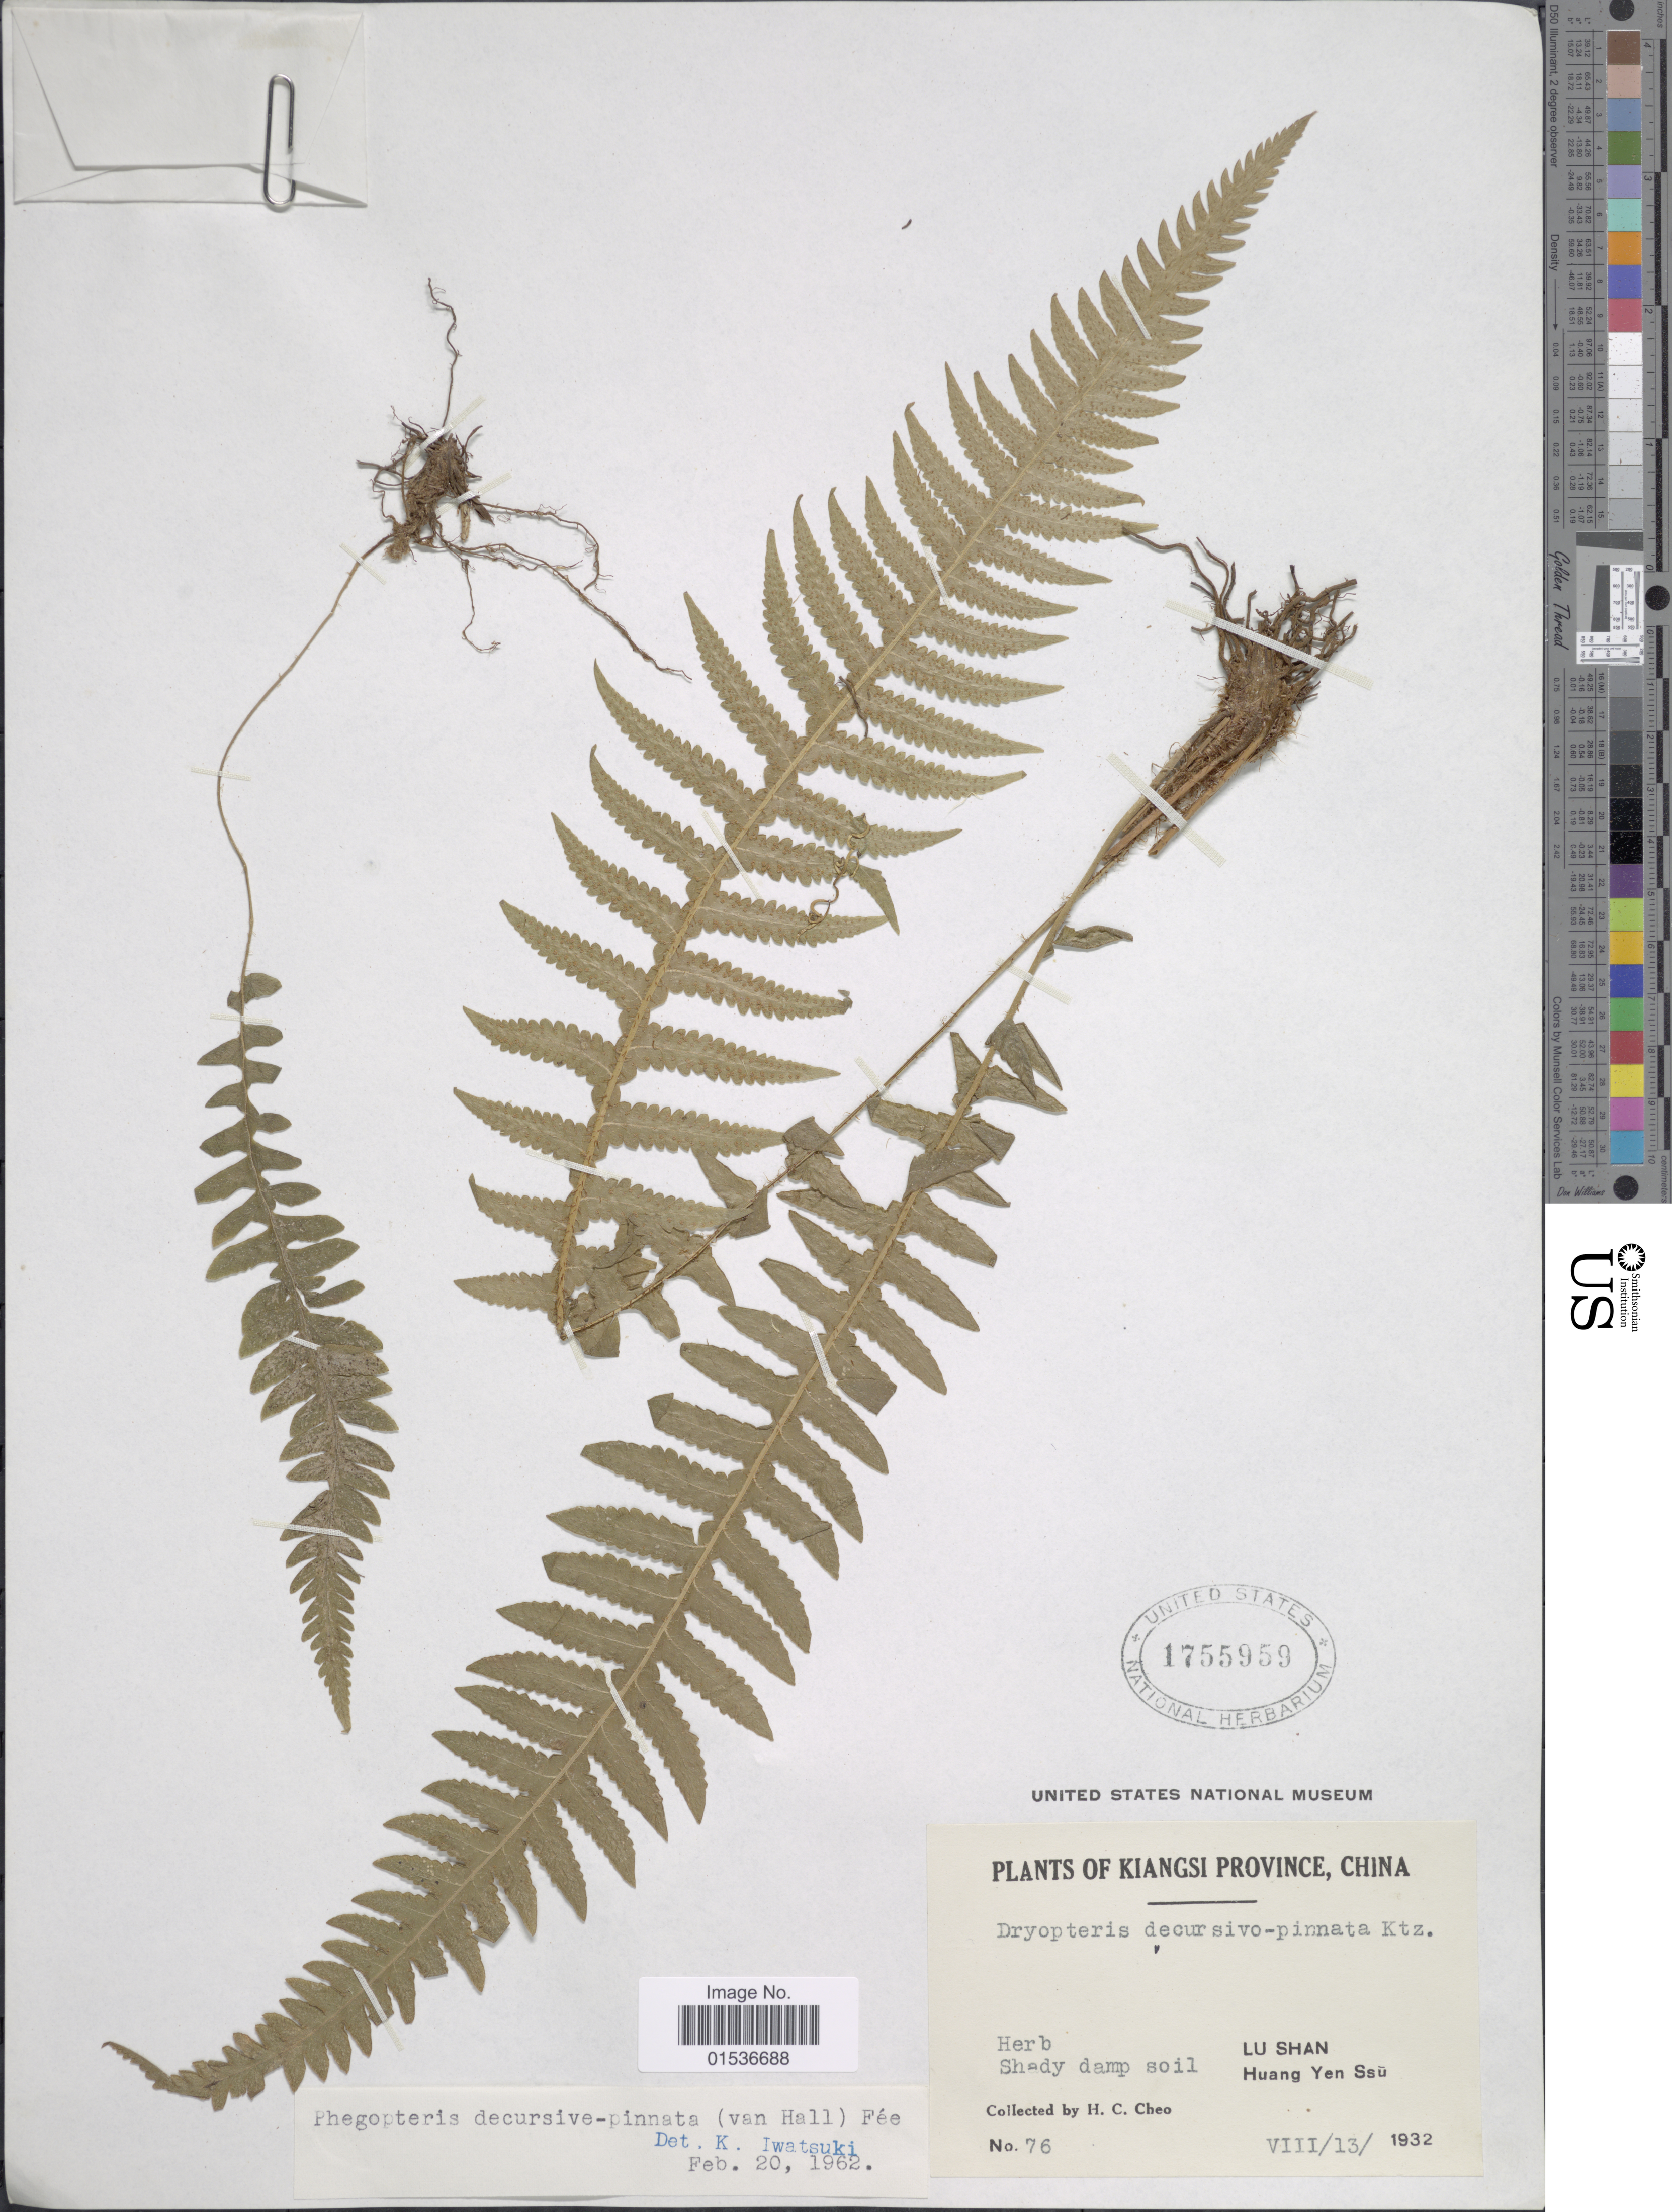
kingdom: Plantae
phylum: Tracheophyta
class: Polypodiopsida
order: Polypodiales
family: Thelypteridaceae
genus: Phegopteris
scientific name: Phegopteris decursivepinnata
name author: (H.C. Hall) Fée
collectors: H. Cheo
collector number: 76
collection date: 1932-08-13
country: China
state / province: Jiangxi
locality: Kiangsi Province, China. Lu Shan, Huang Yen Ssu.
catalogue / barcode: US 1755959